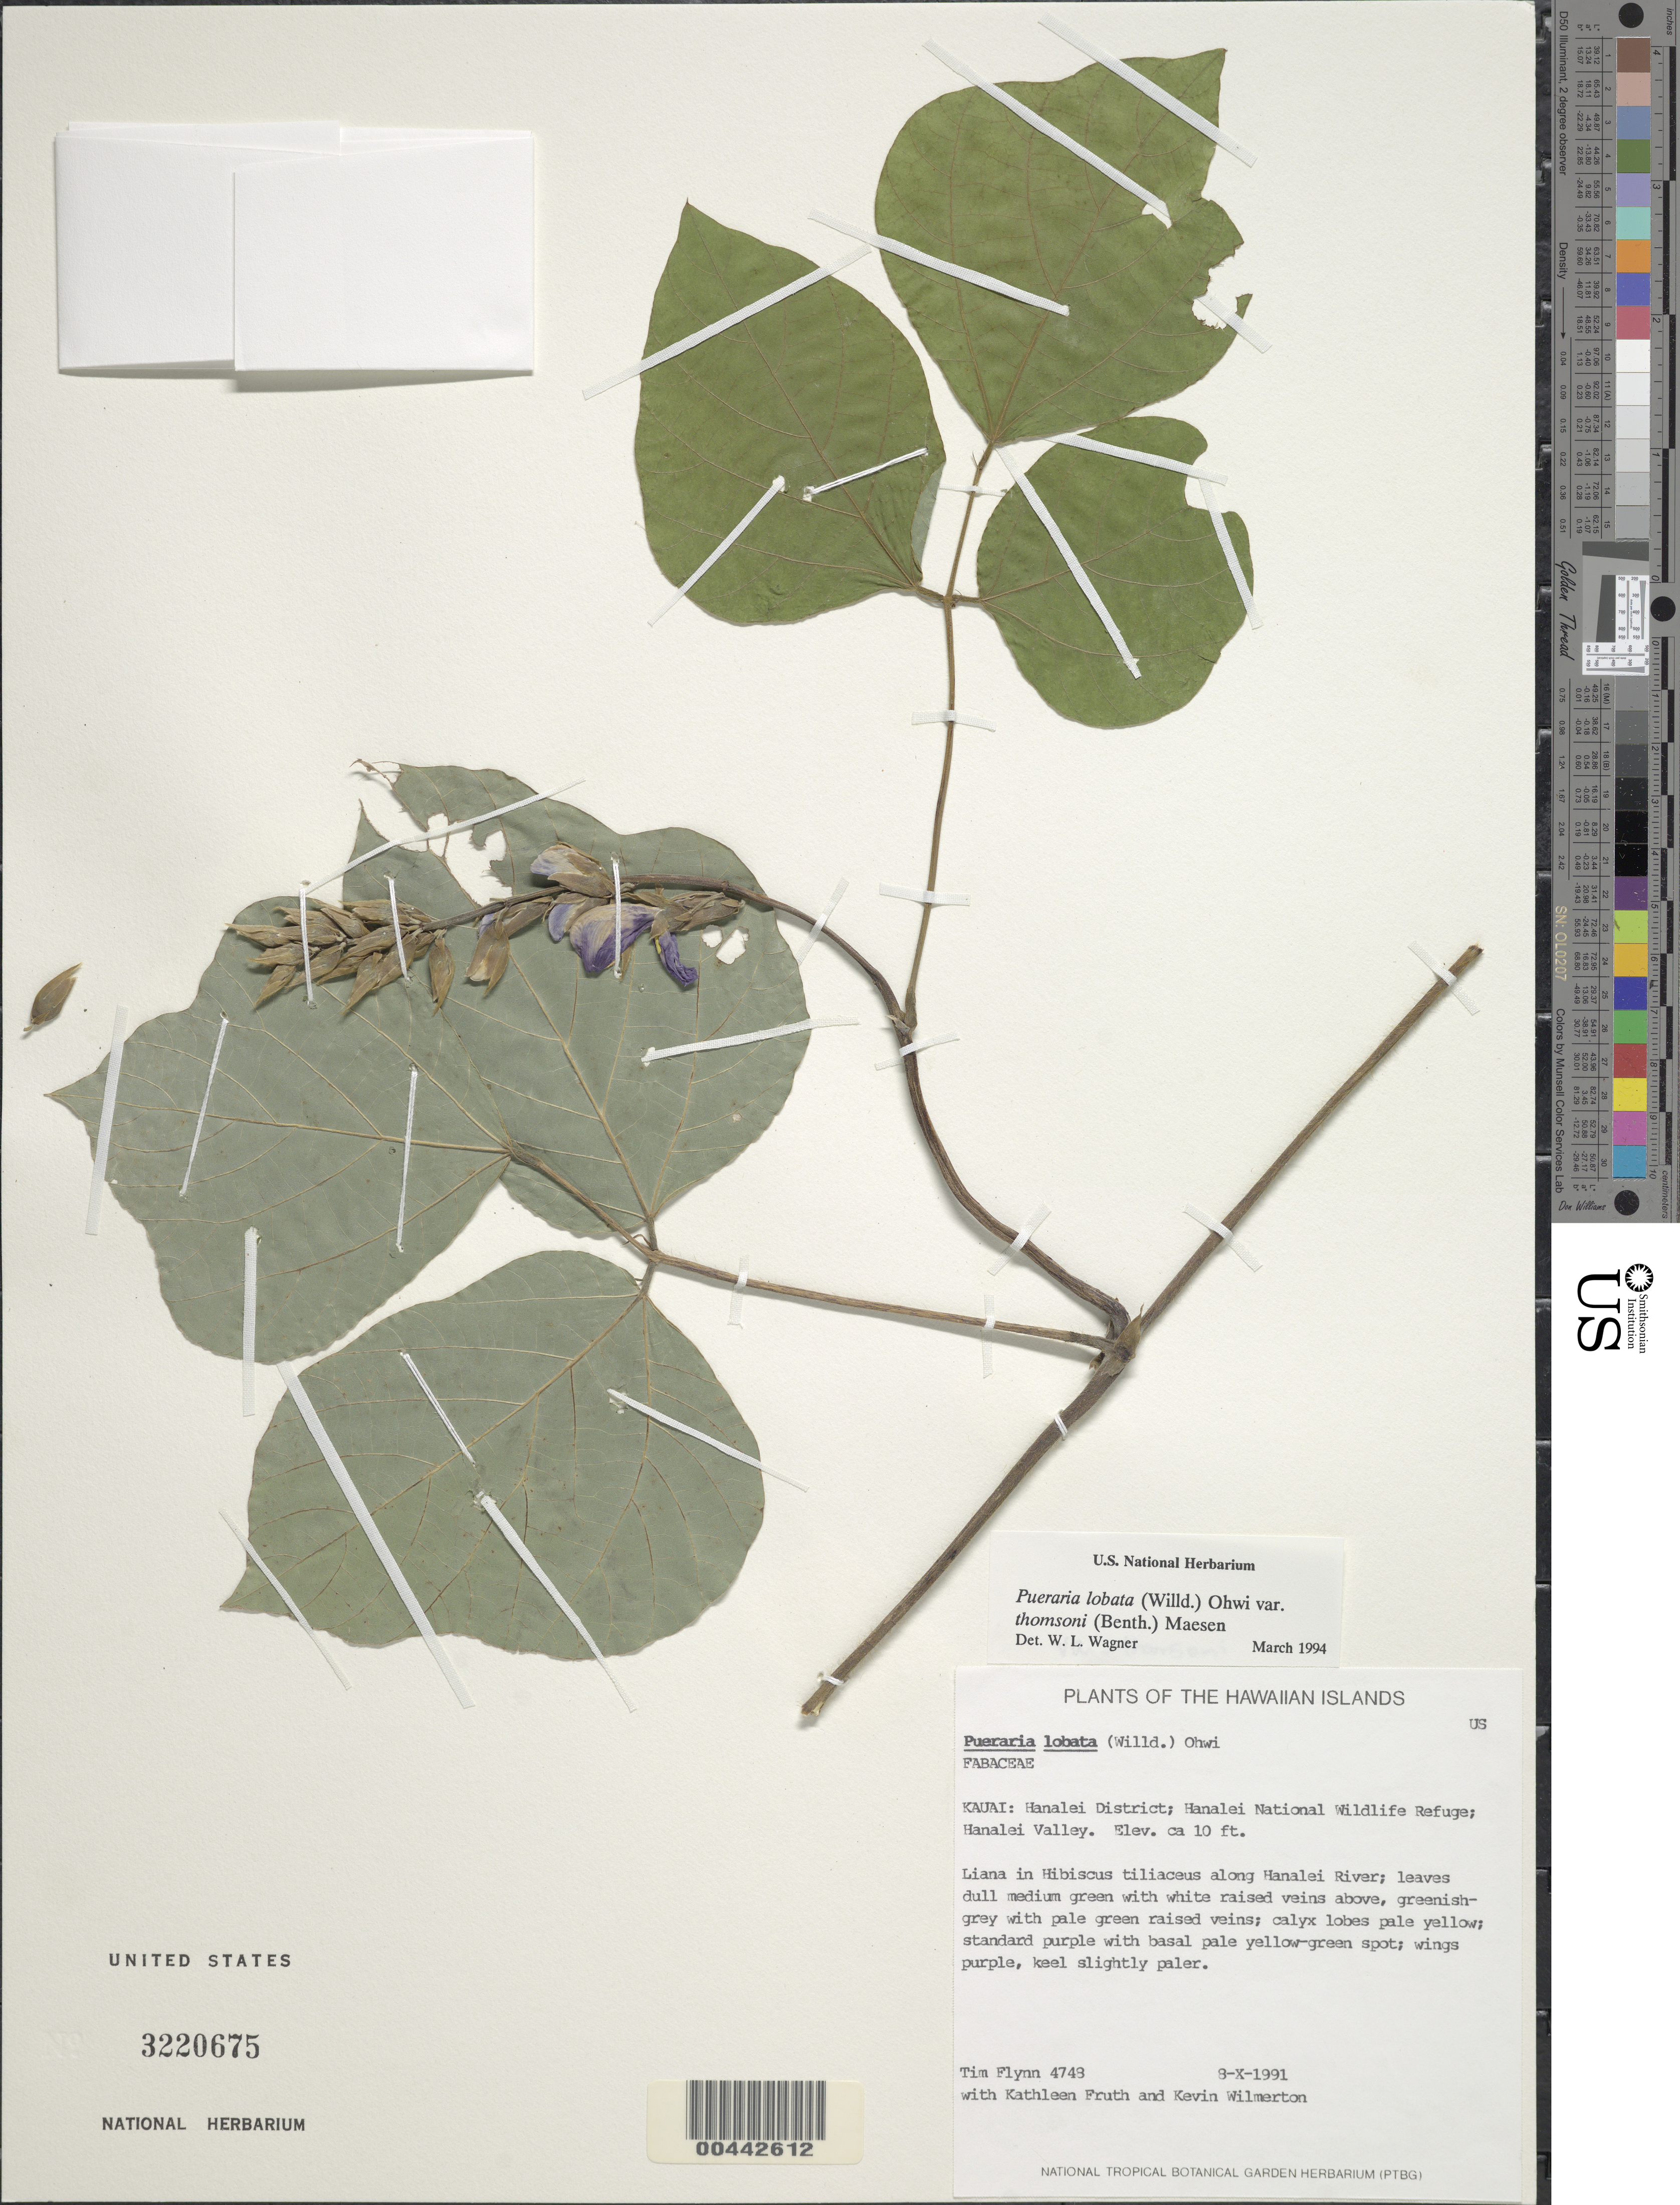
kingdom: Plantae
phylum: Tracheophyta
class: Magnoliopsida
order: Fabales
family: Fabaceae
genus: Pueraria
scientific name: Pueraria lobata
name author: (Willd.) Ohwi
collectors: T. W. Flynn, K. Fruth & K. Wilmerton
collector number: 4748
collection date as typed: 8 Oct 1991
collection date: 1991-10-08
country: United States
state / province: Hawaii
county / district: Kauai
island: Kaua'i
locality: Hanalei District; Hanalei National Wildlife Refuge; Hanalei Valley.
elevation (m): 3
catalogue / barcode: US 3220675